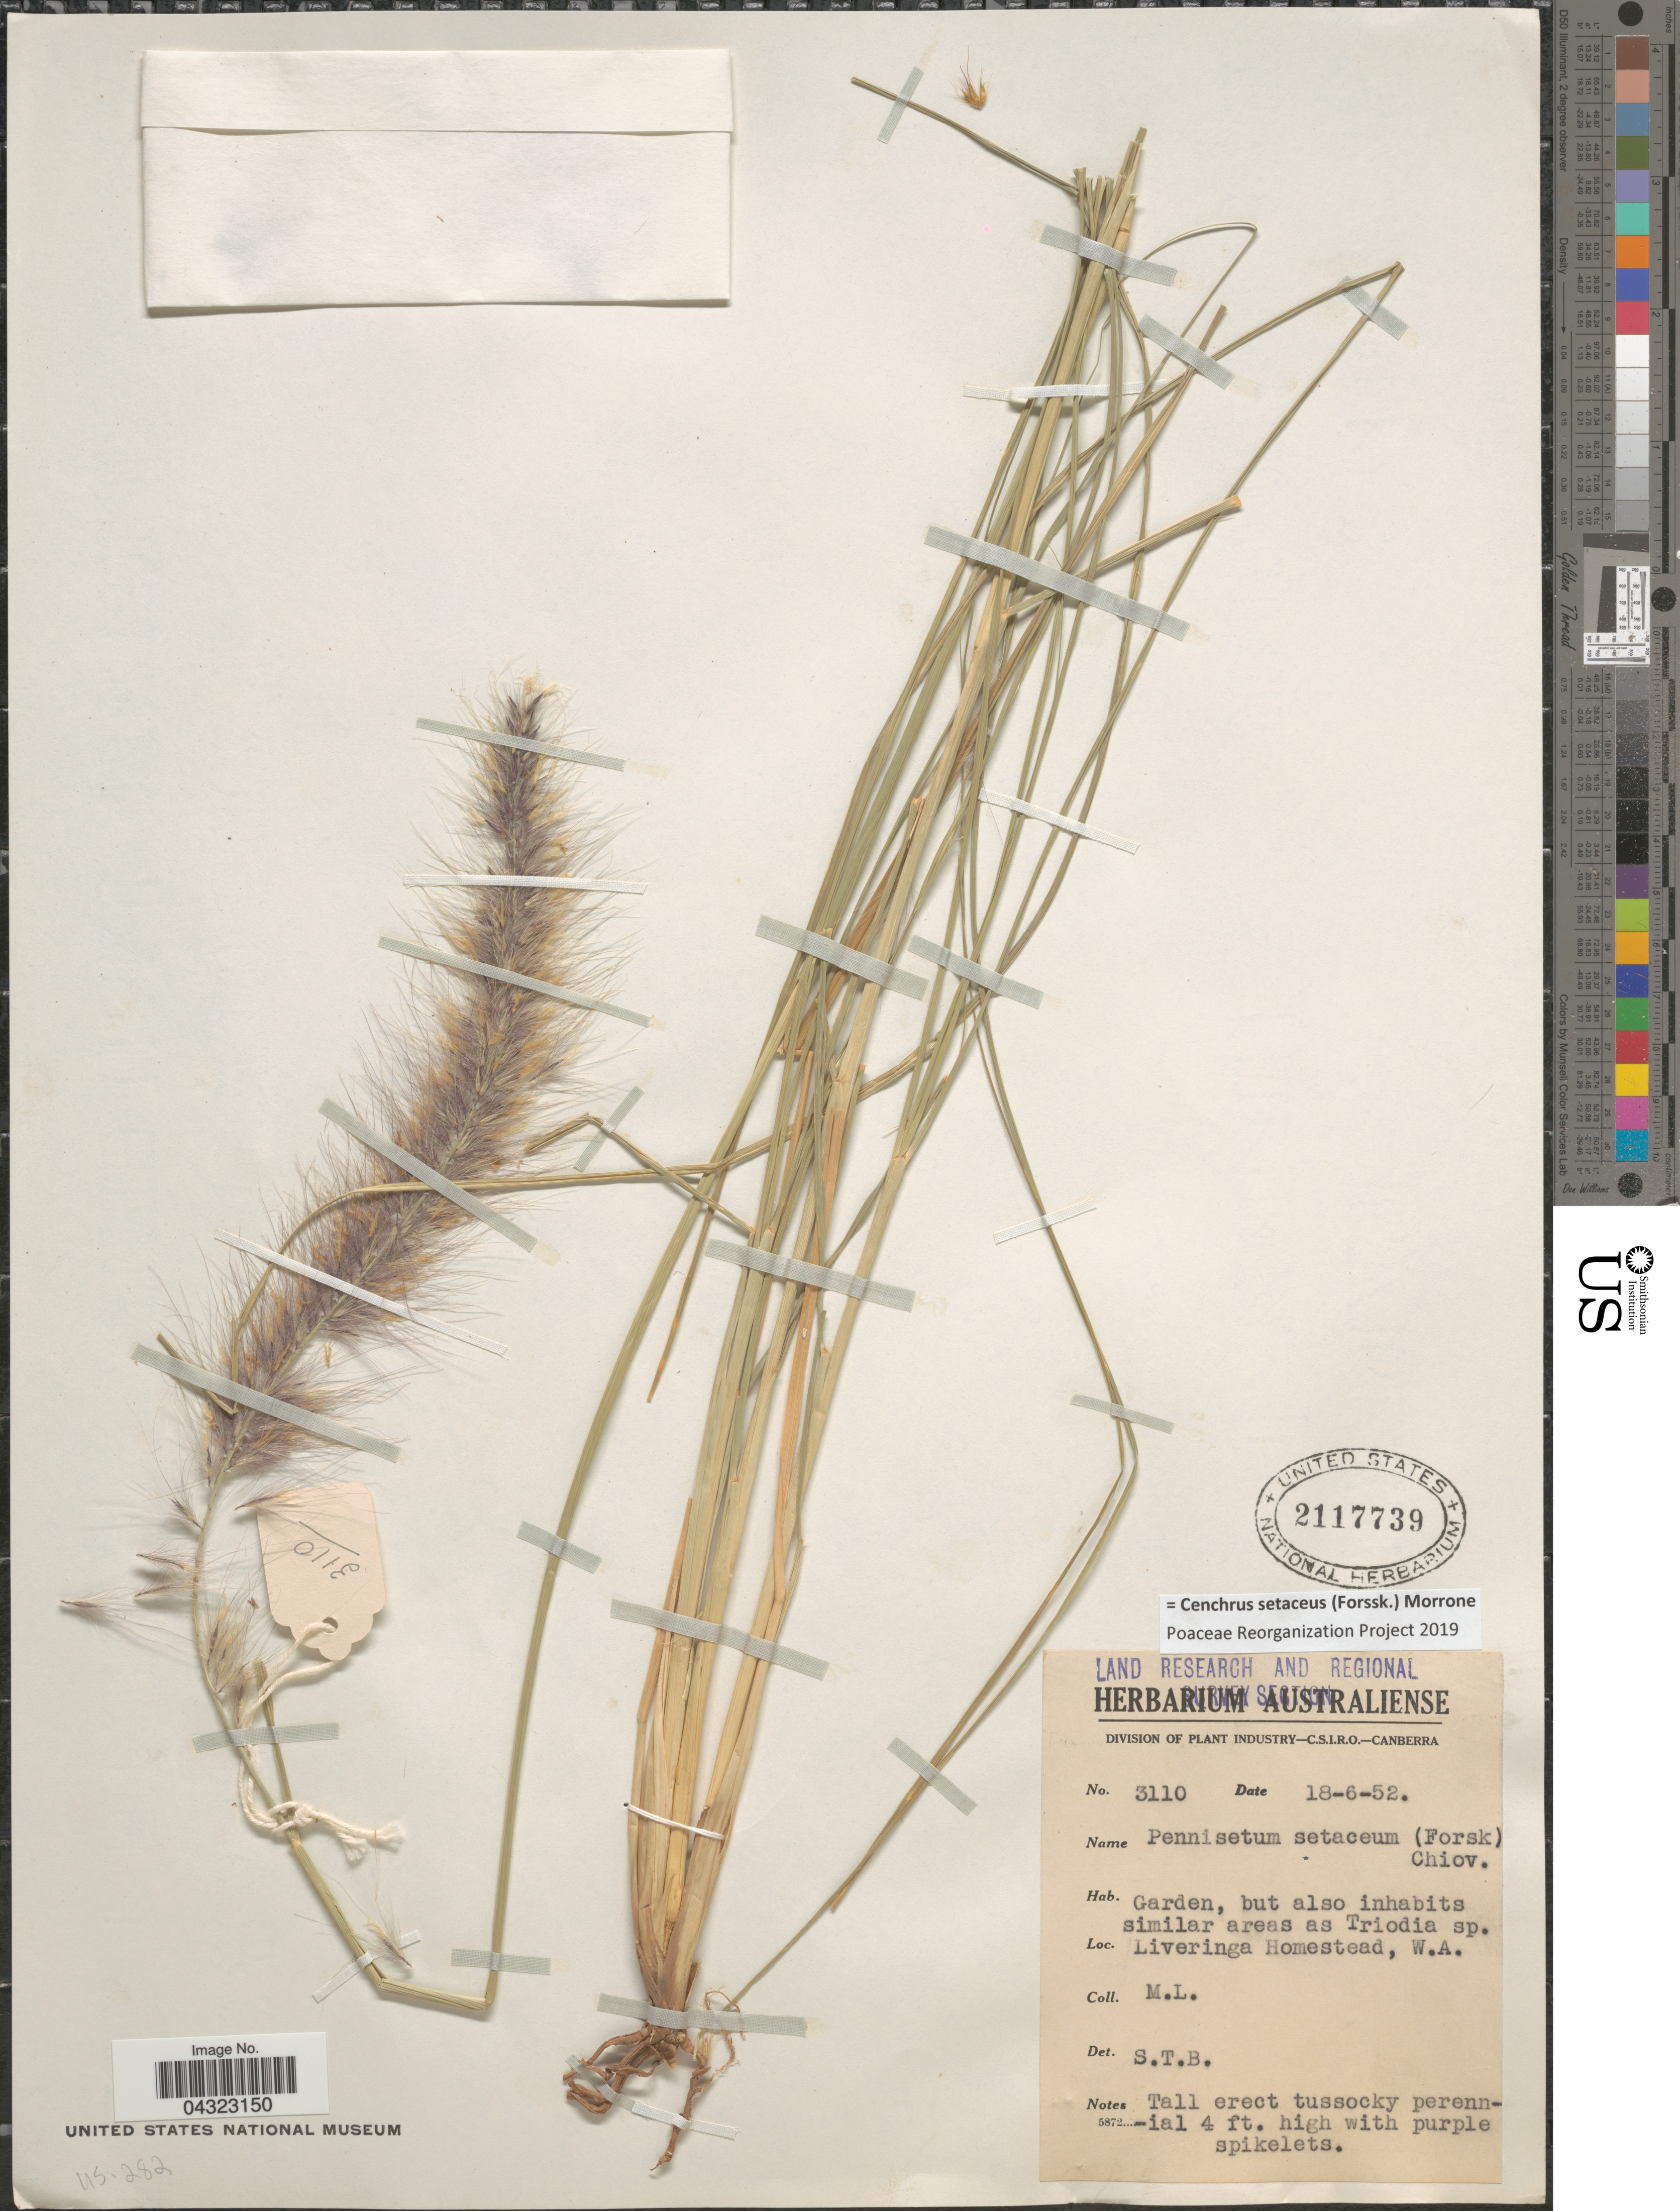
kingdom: Plantae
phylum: Tracheophyta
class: Liliopsida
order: Poales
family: Poaceae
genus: Cenchrus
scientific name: Cenchrus setaceus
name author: (Forssk.) Morrone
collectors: M. L.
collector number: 3110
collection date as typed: Transcribed d/m/y: 18/6/52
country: Australia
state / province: Western Australia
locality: Land Research and Regional Survey Section. Liveringa Homestead, W. A.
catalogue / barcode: US 2117739